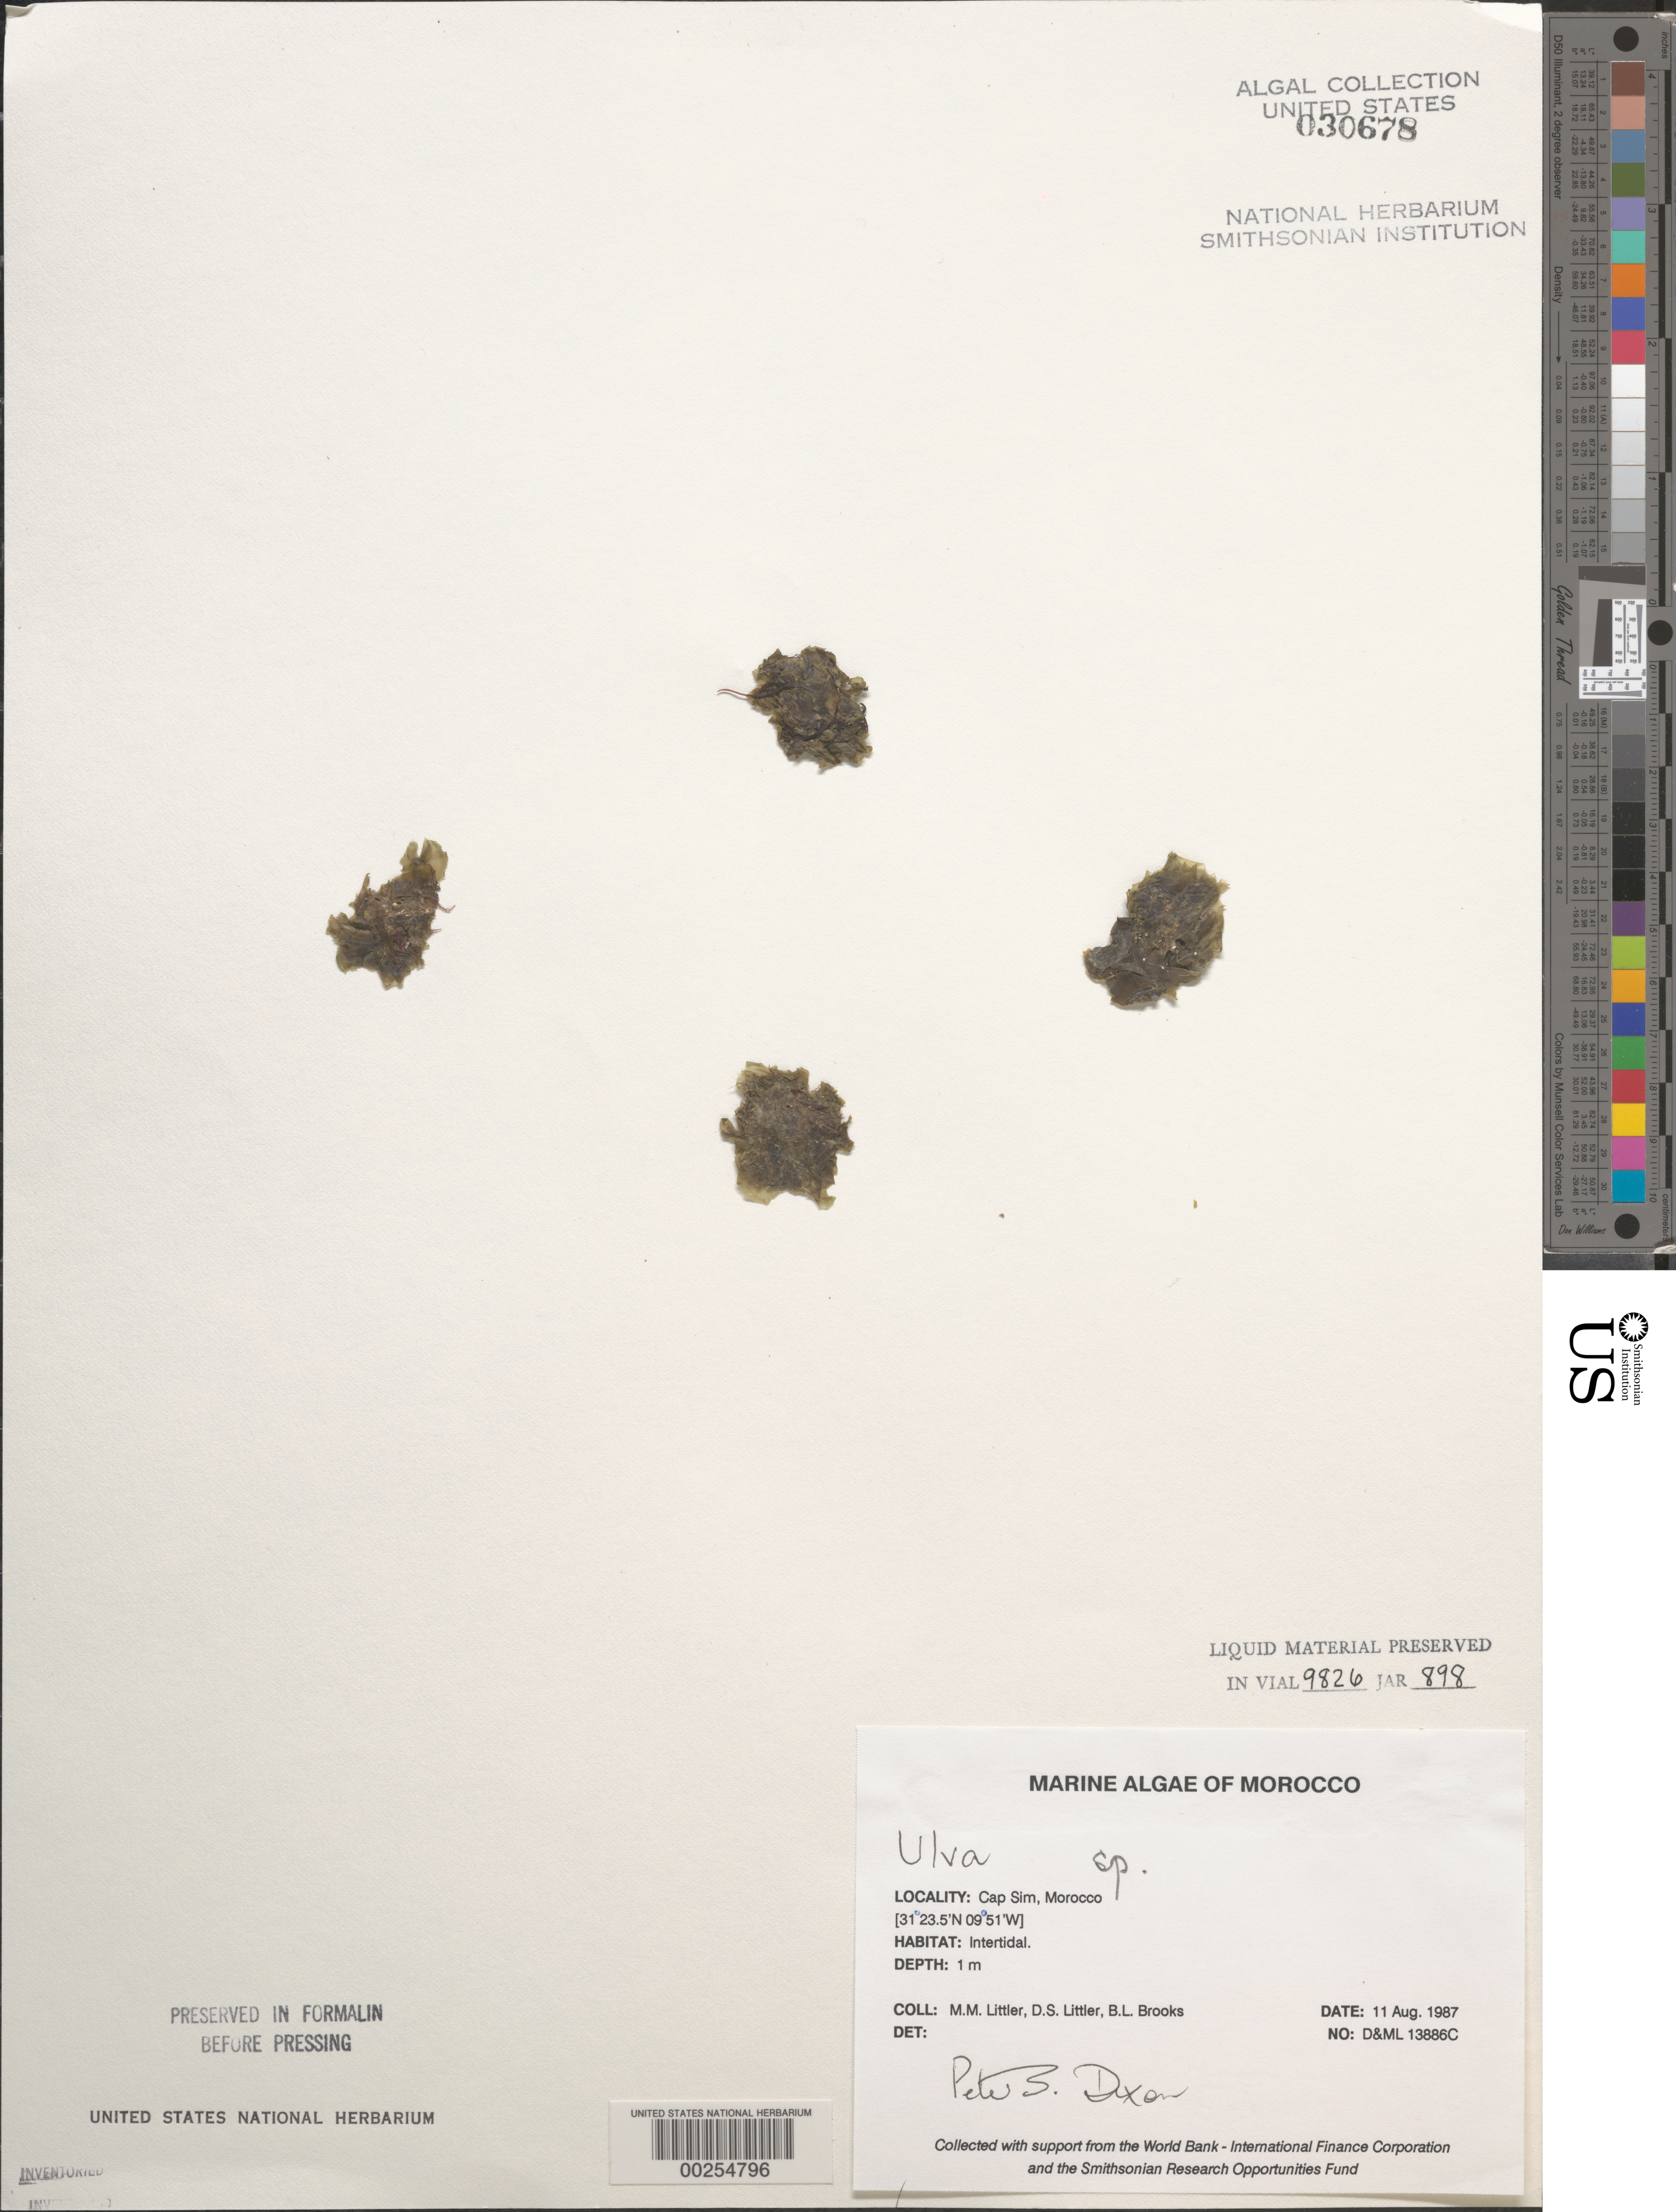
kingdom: Plantae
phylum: Chlorophyta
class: Ulvophyceae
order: Ulvales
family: Ulvaceae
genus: Ulva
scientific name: Ulva sp.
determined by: Dixon, P. S.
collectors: M. M. Littler, D. S. Littler & B. Brooks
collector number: D&ML 13886c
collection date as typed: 11 Aug 1987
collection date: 1987-08-11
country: Morocco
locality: Cap Sim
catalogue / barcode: US 30678